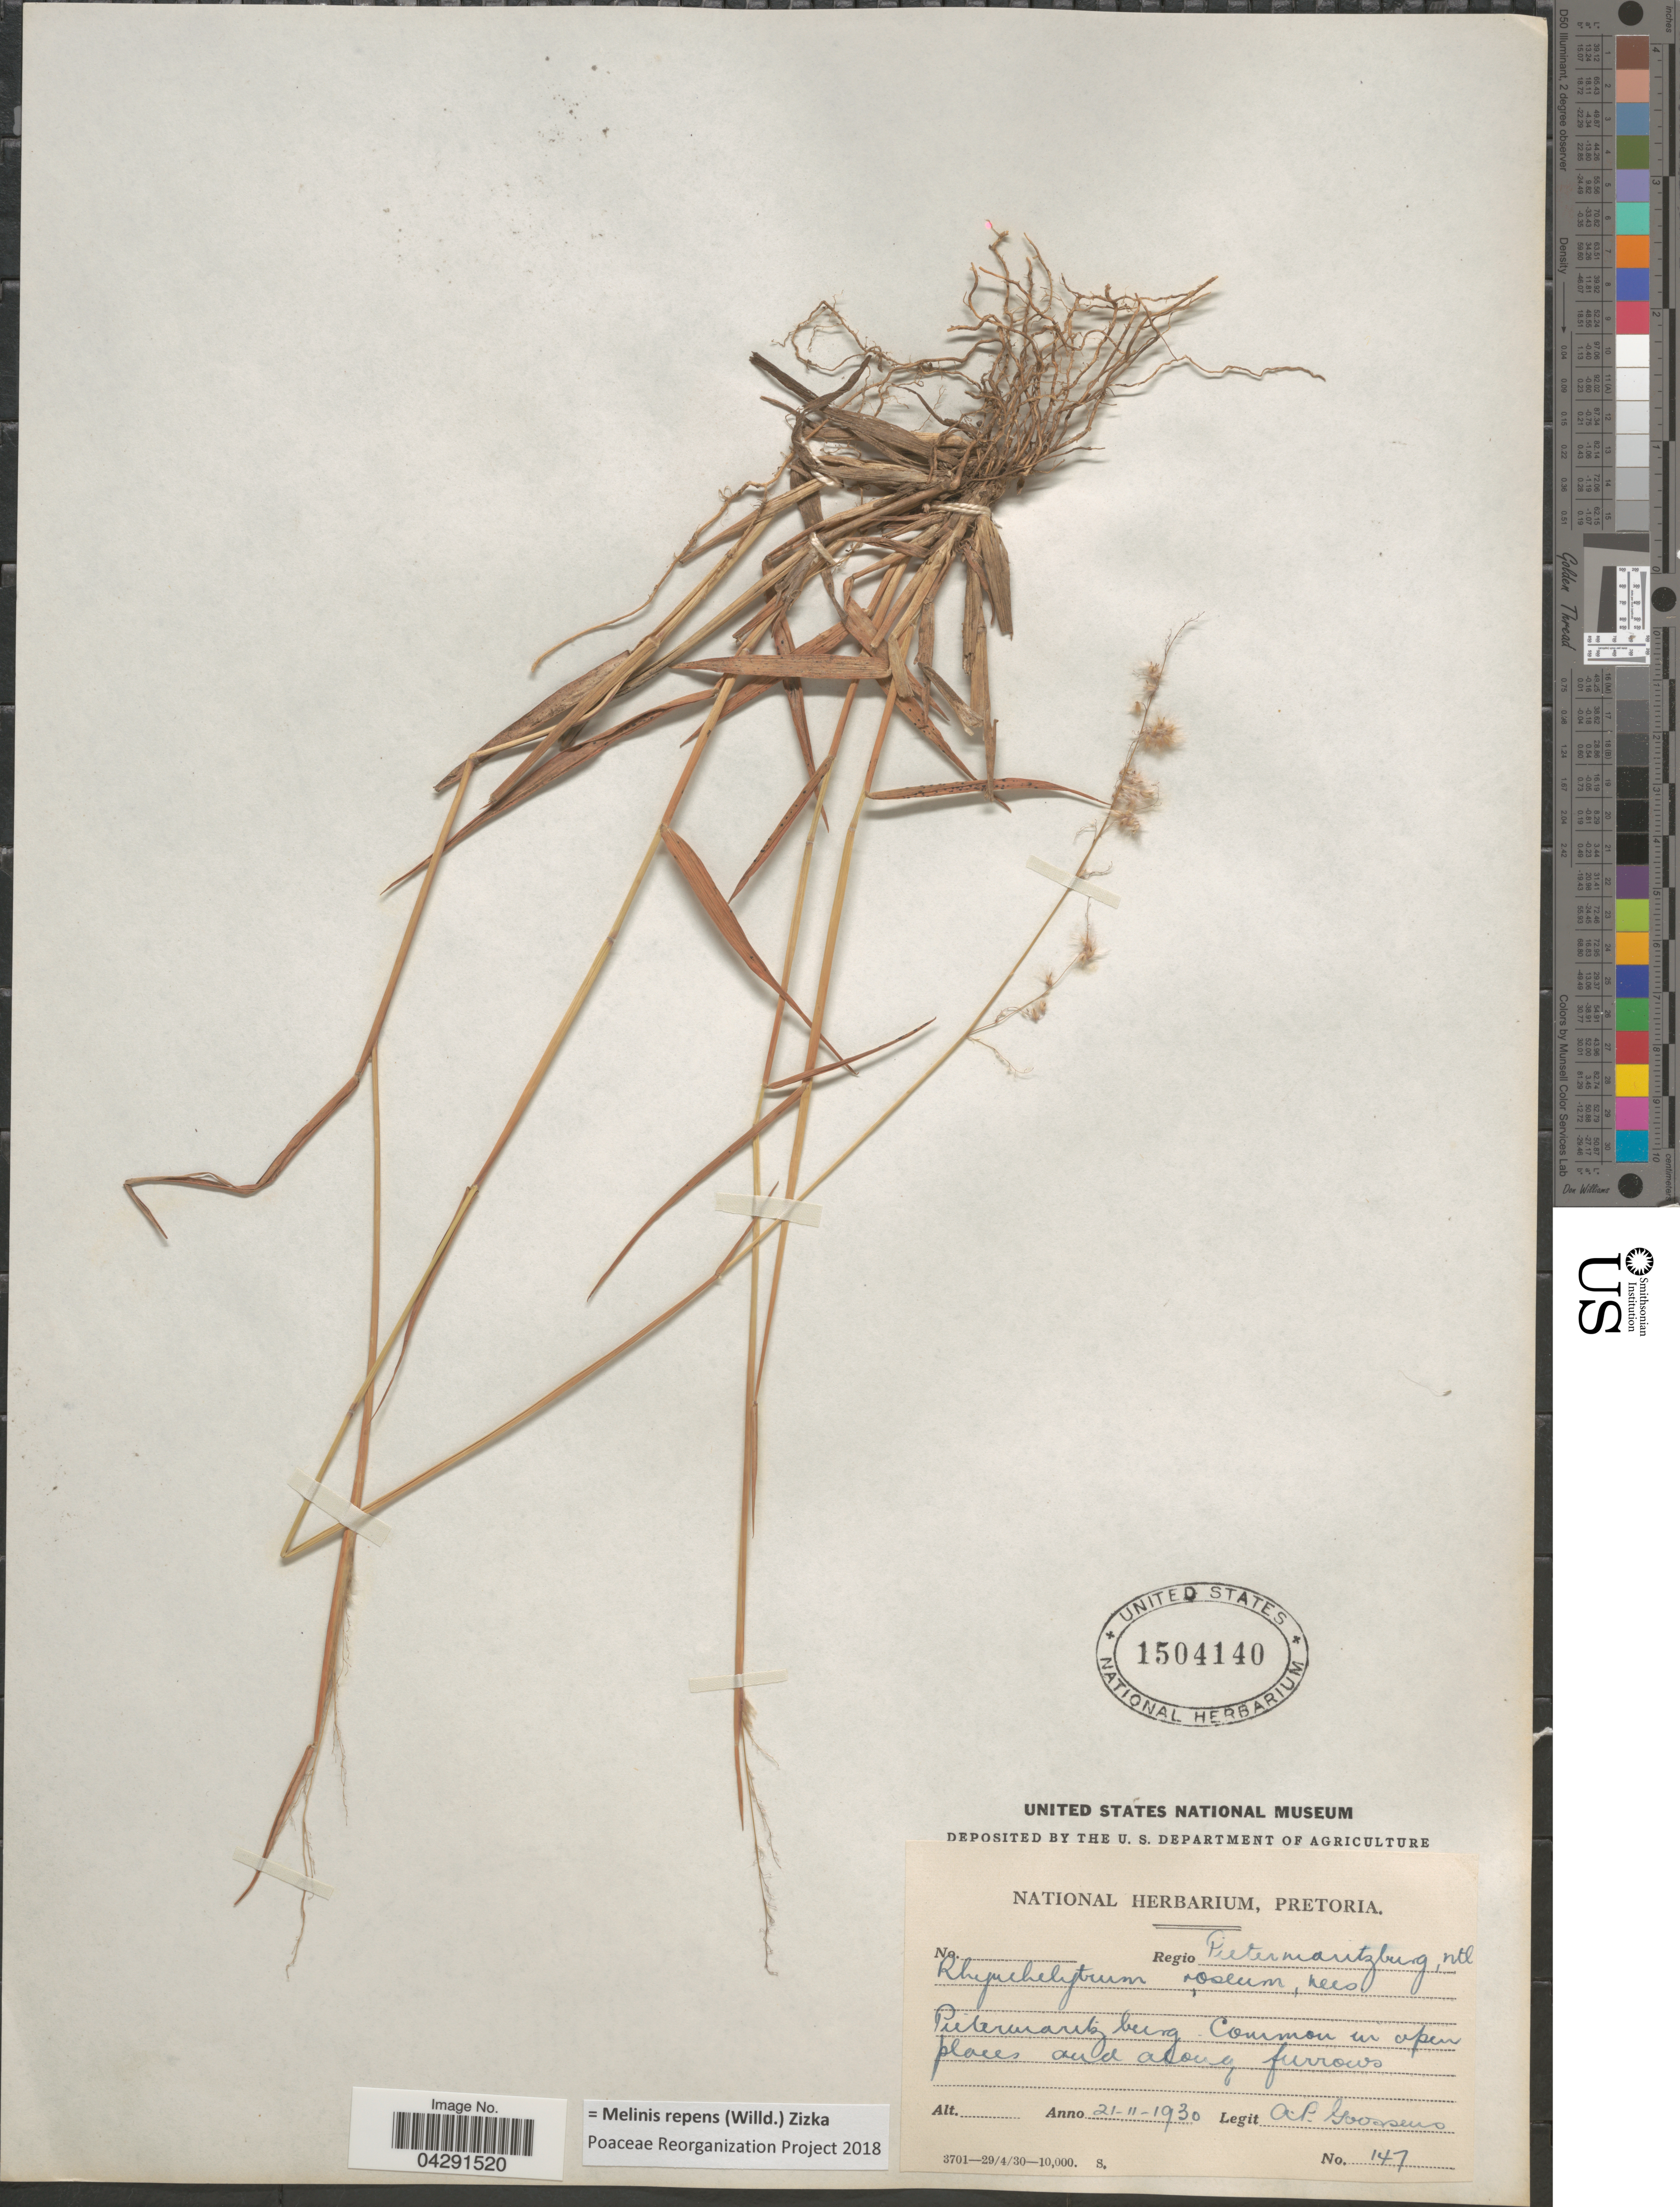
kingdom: Plantae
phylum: Tracheophyta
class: Liliopsida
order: Poales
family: Poaceae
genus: Melinis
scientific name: Melinis repens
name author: (Willd.) Zizka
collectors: A. P. G. Goossens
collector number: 147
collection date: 1930-11-21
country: South Africa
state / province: KwaZulu-Natal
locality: Regio Pietermaritzburg, Ntl. Pietermaritz burg. Common in open places and along furrows.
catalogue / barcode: US 1504140